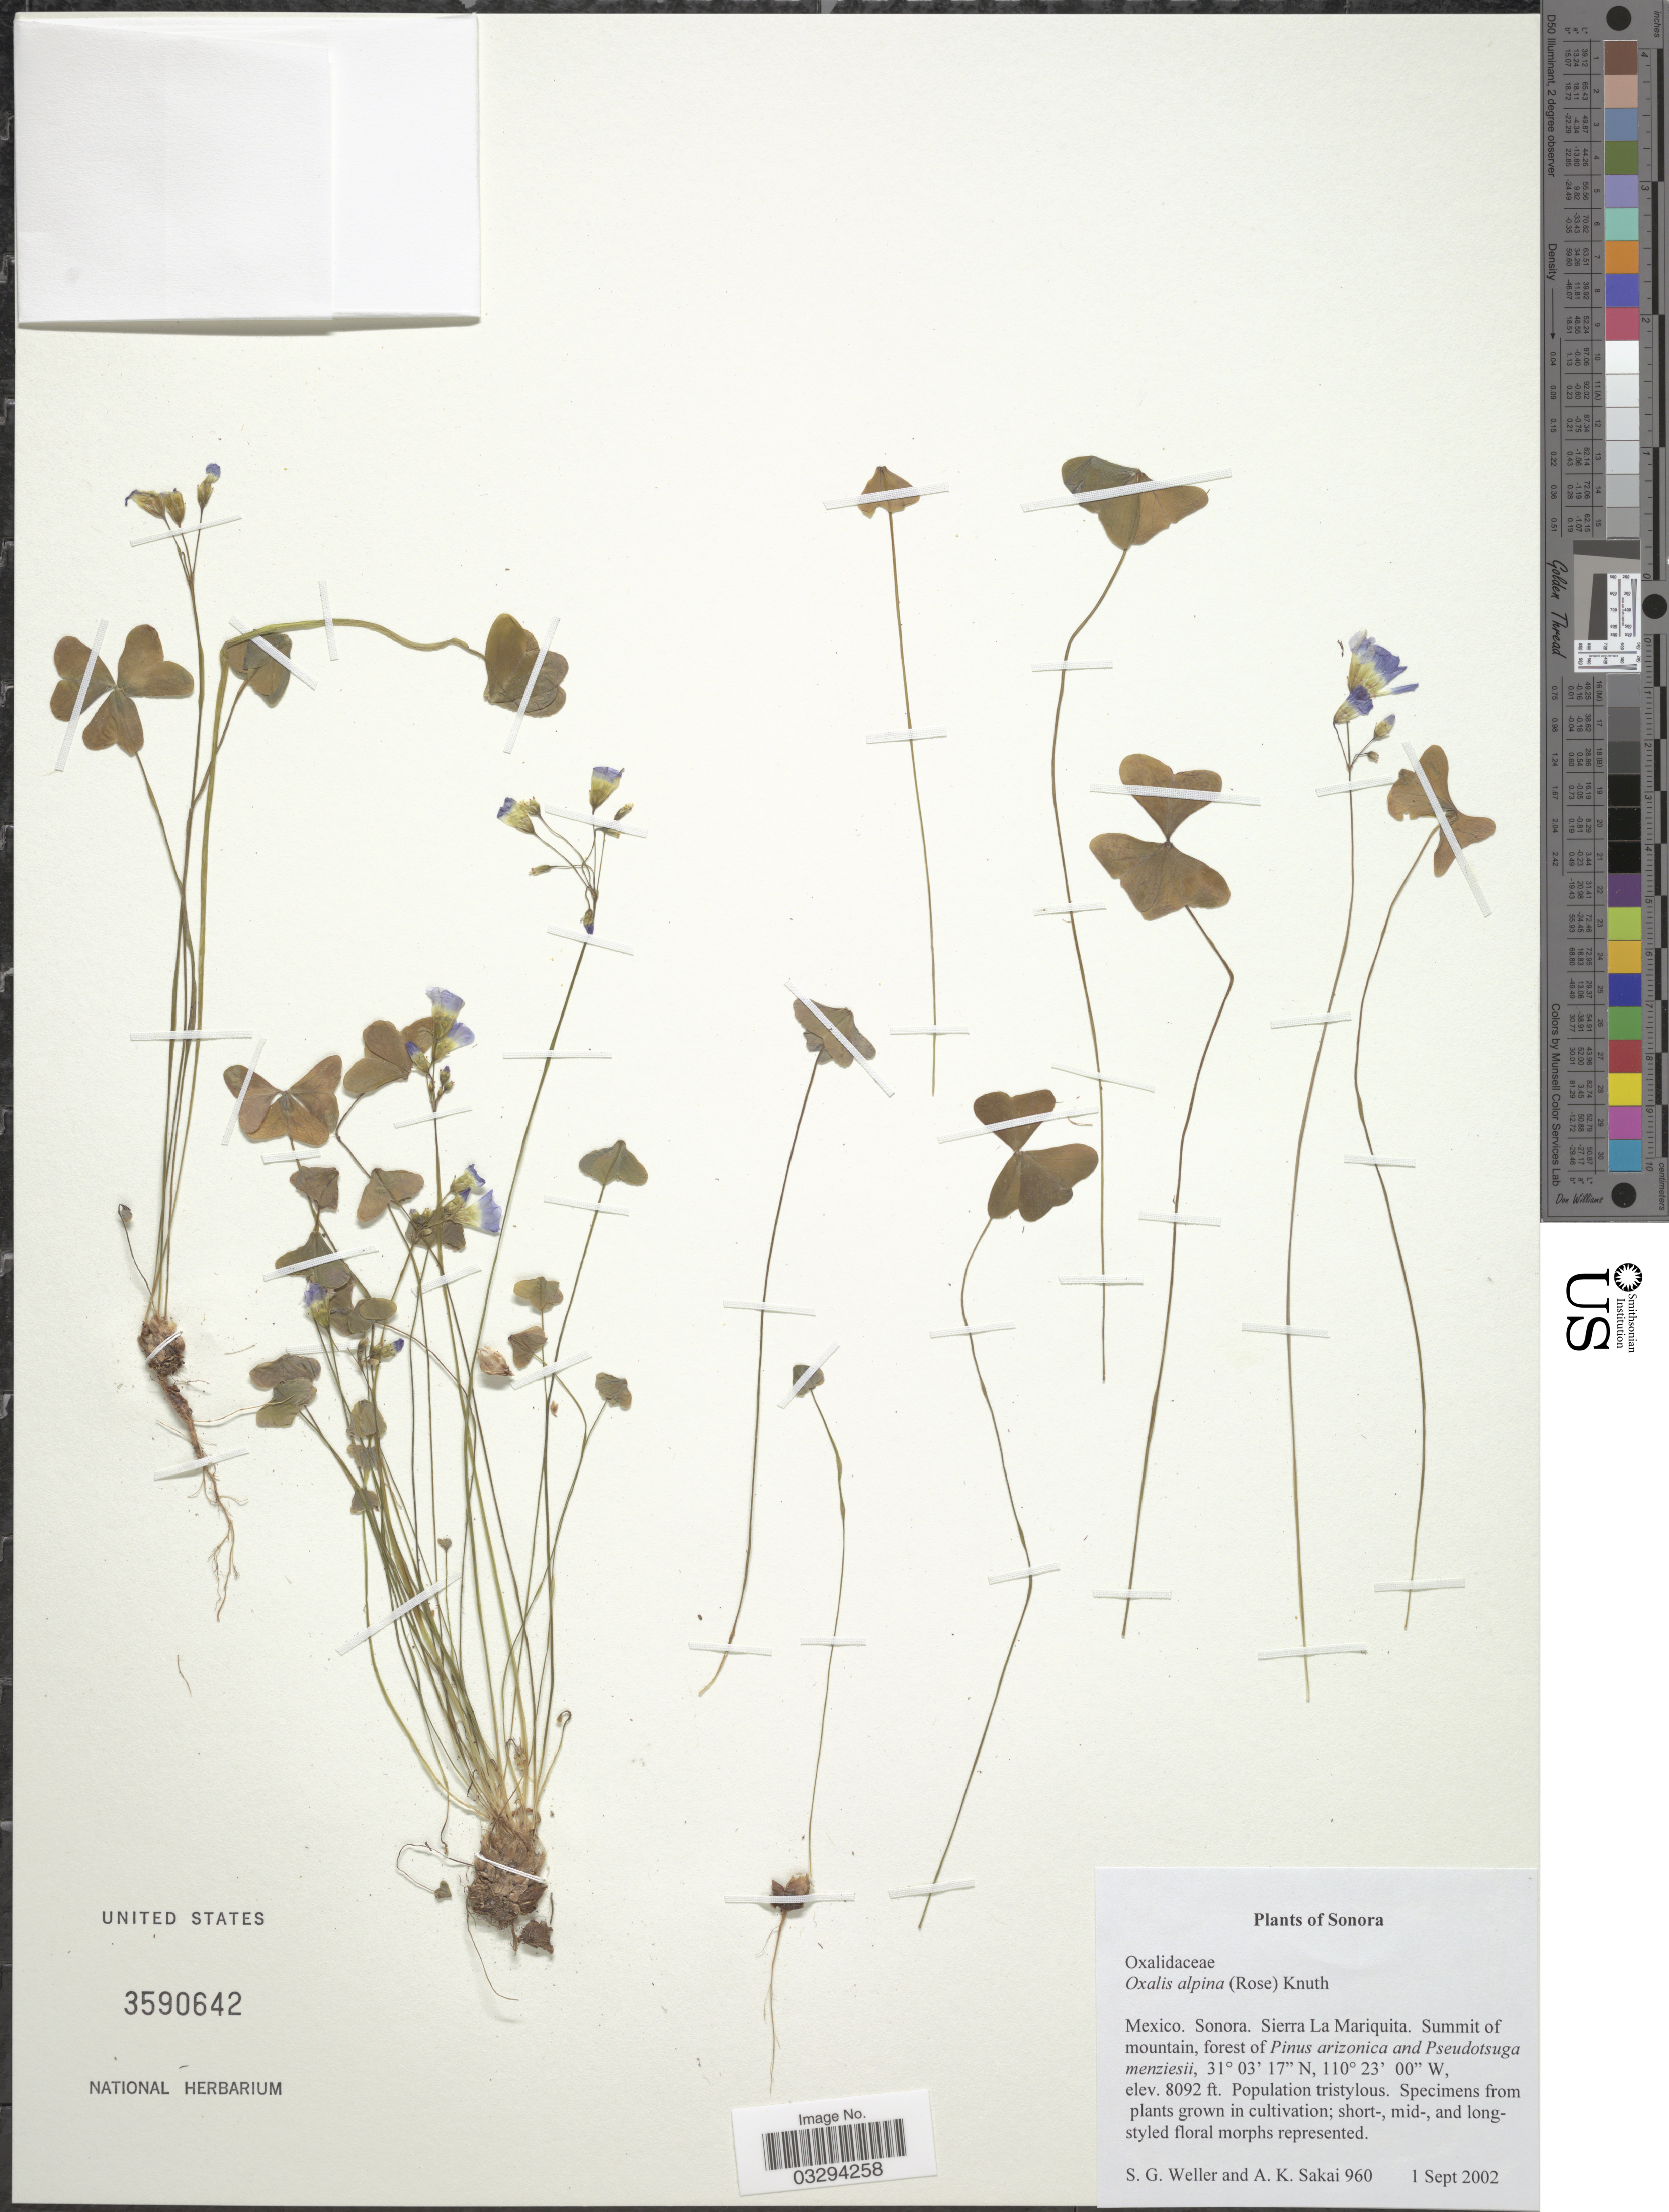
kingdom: Plantae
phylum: Tracheophyta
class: Magnoliopsida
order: Oxalidales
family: Oxalidaceae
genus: Oxalis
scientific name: Oxalis alpina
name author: (Rose) R. Knuth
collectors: S. G. Weller & A. Sakai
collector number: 960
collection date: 2002-09-01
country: Mexico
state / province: Sonora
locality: Sierra La Mariquita. Summit of mountain.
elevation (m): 2466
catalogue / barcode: US 3590642